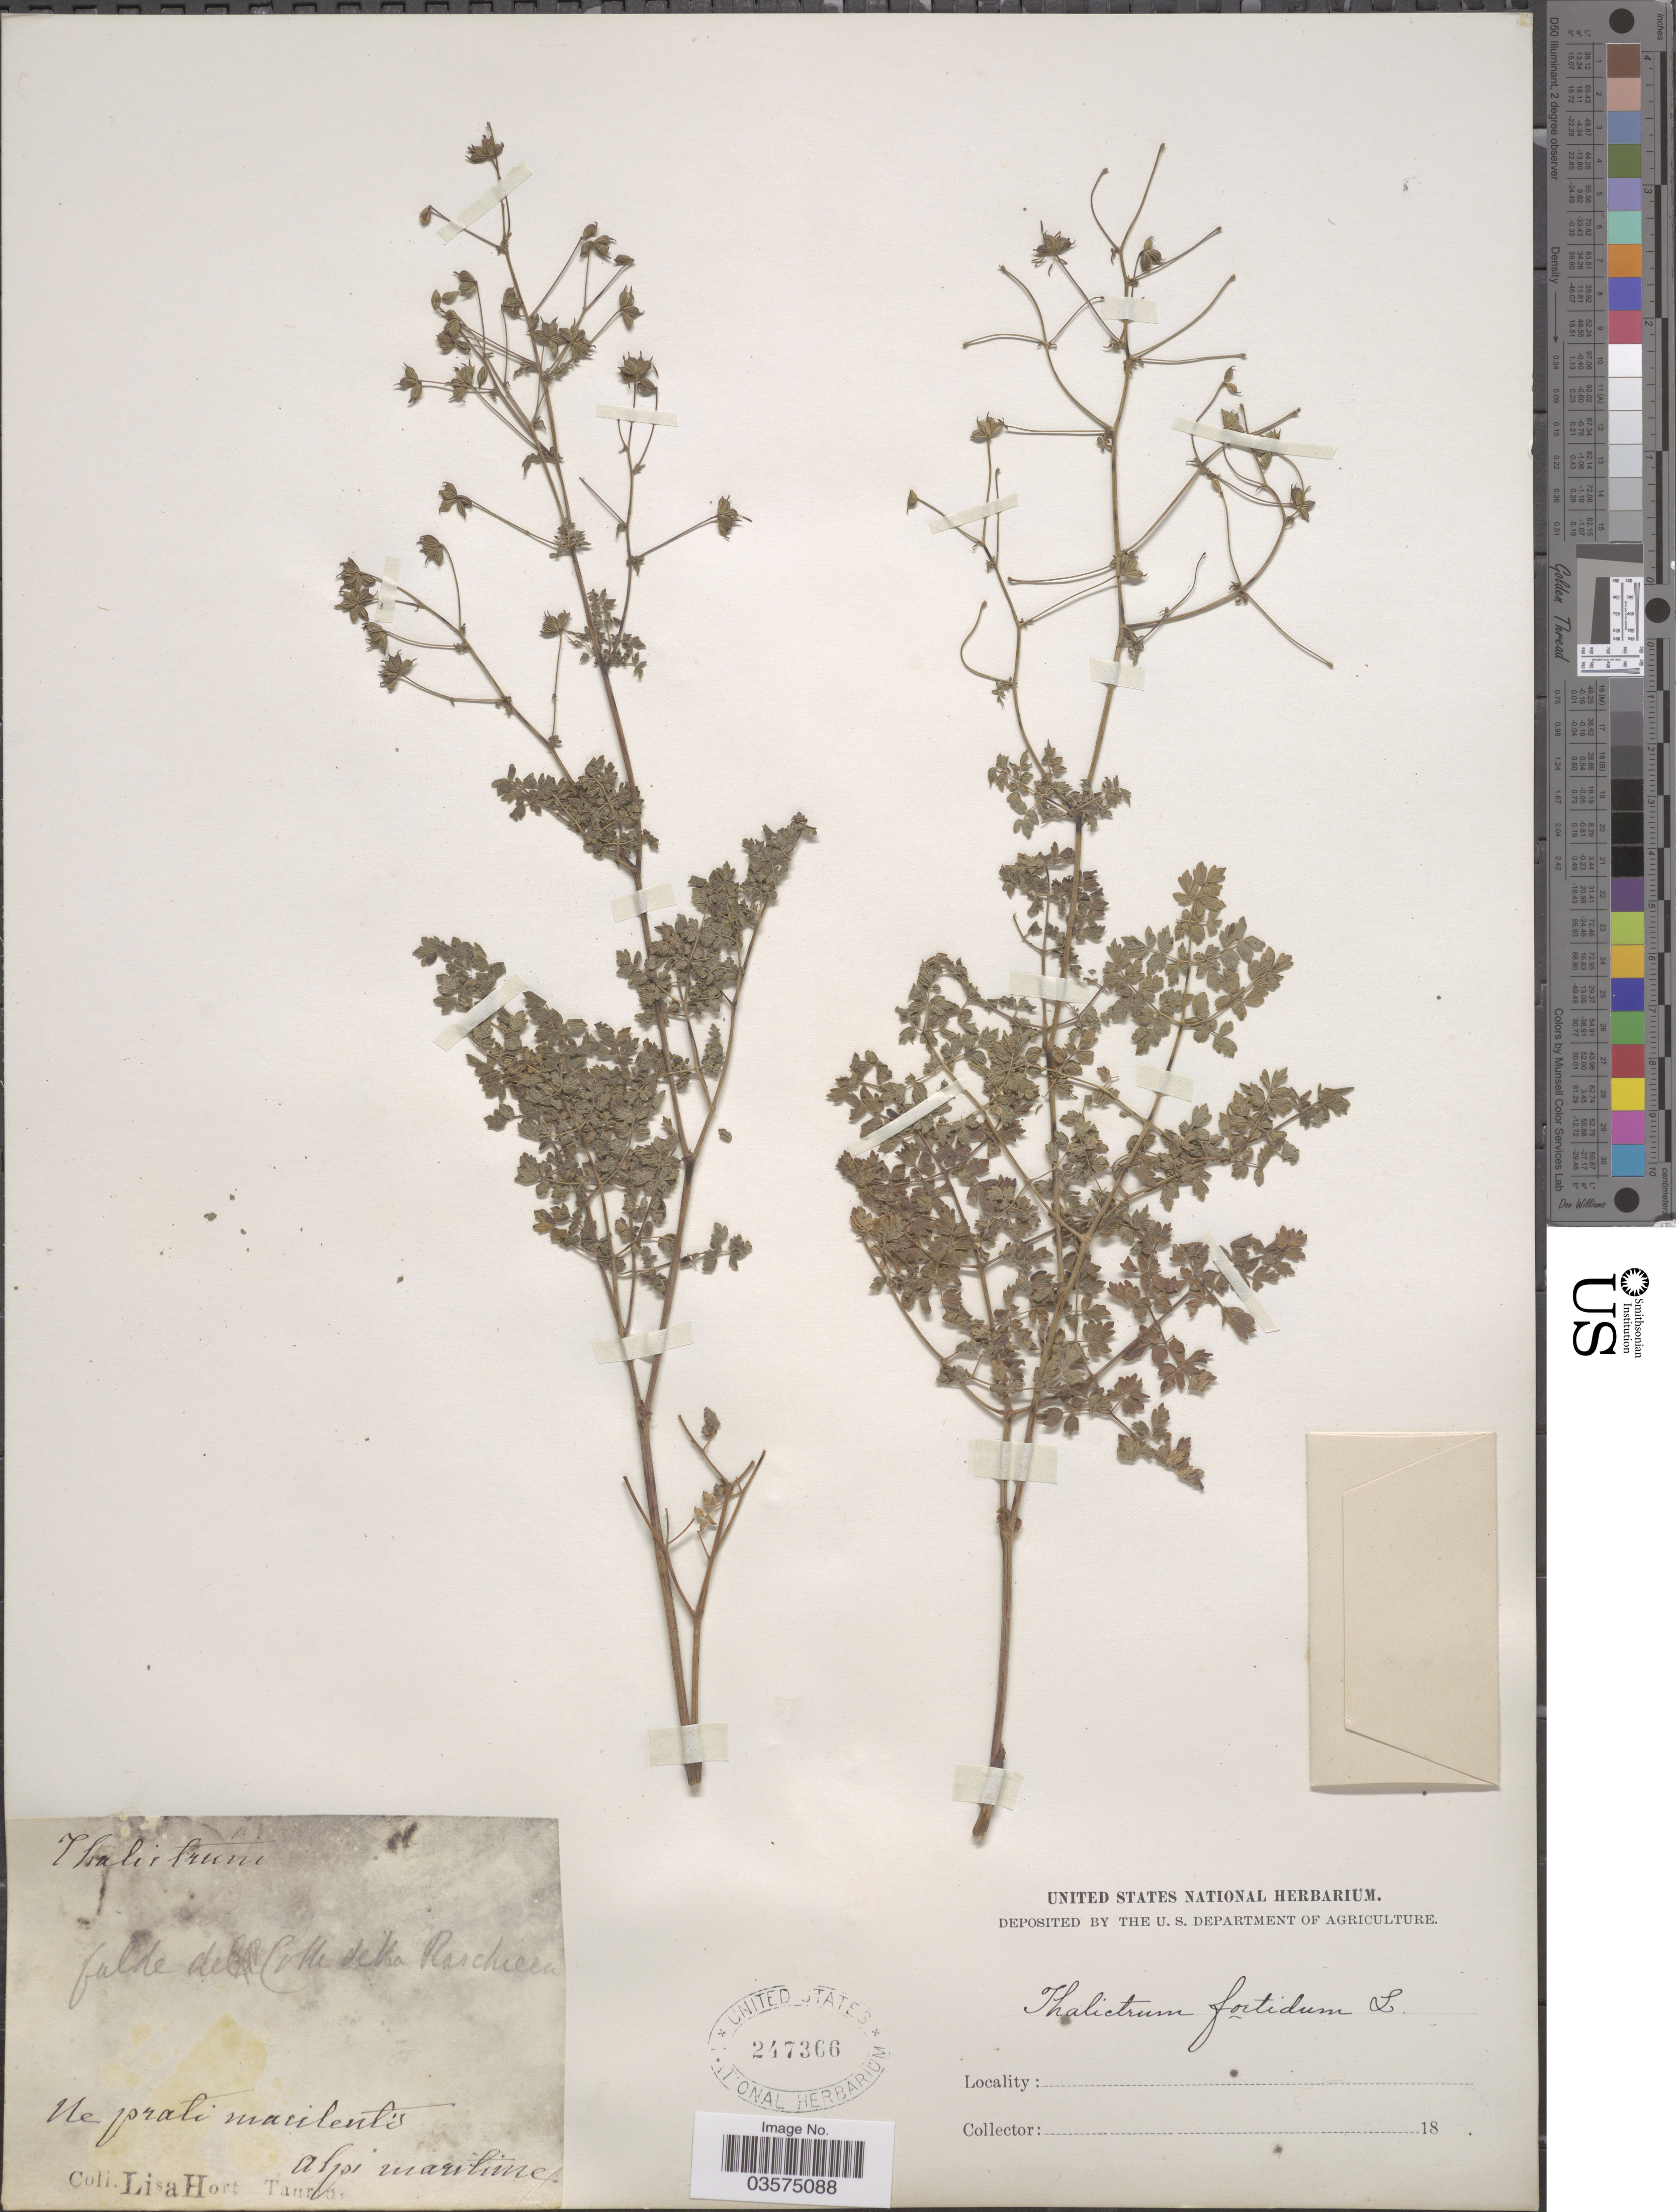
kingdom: Plantae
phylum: Tracheophyta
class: Magnoliopsida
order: Ranunculales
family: Ranunculaceae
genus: Thalictrum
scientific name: Thalictrum foetidum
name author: L.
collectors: ex herb. Lisa Hort Taurin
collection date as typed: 18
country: Italy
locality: Falde del Colle della Raschiem. [interpreted] Ile prati macilent's alps maritime.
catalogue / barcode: US 247366